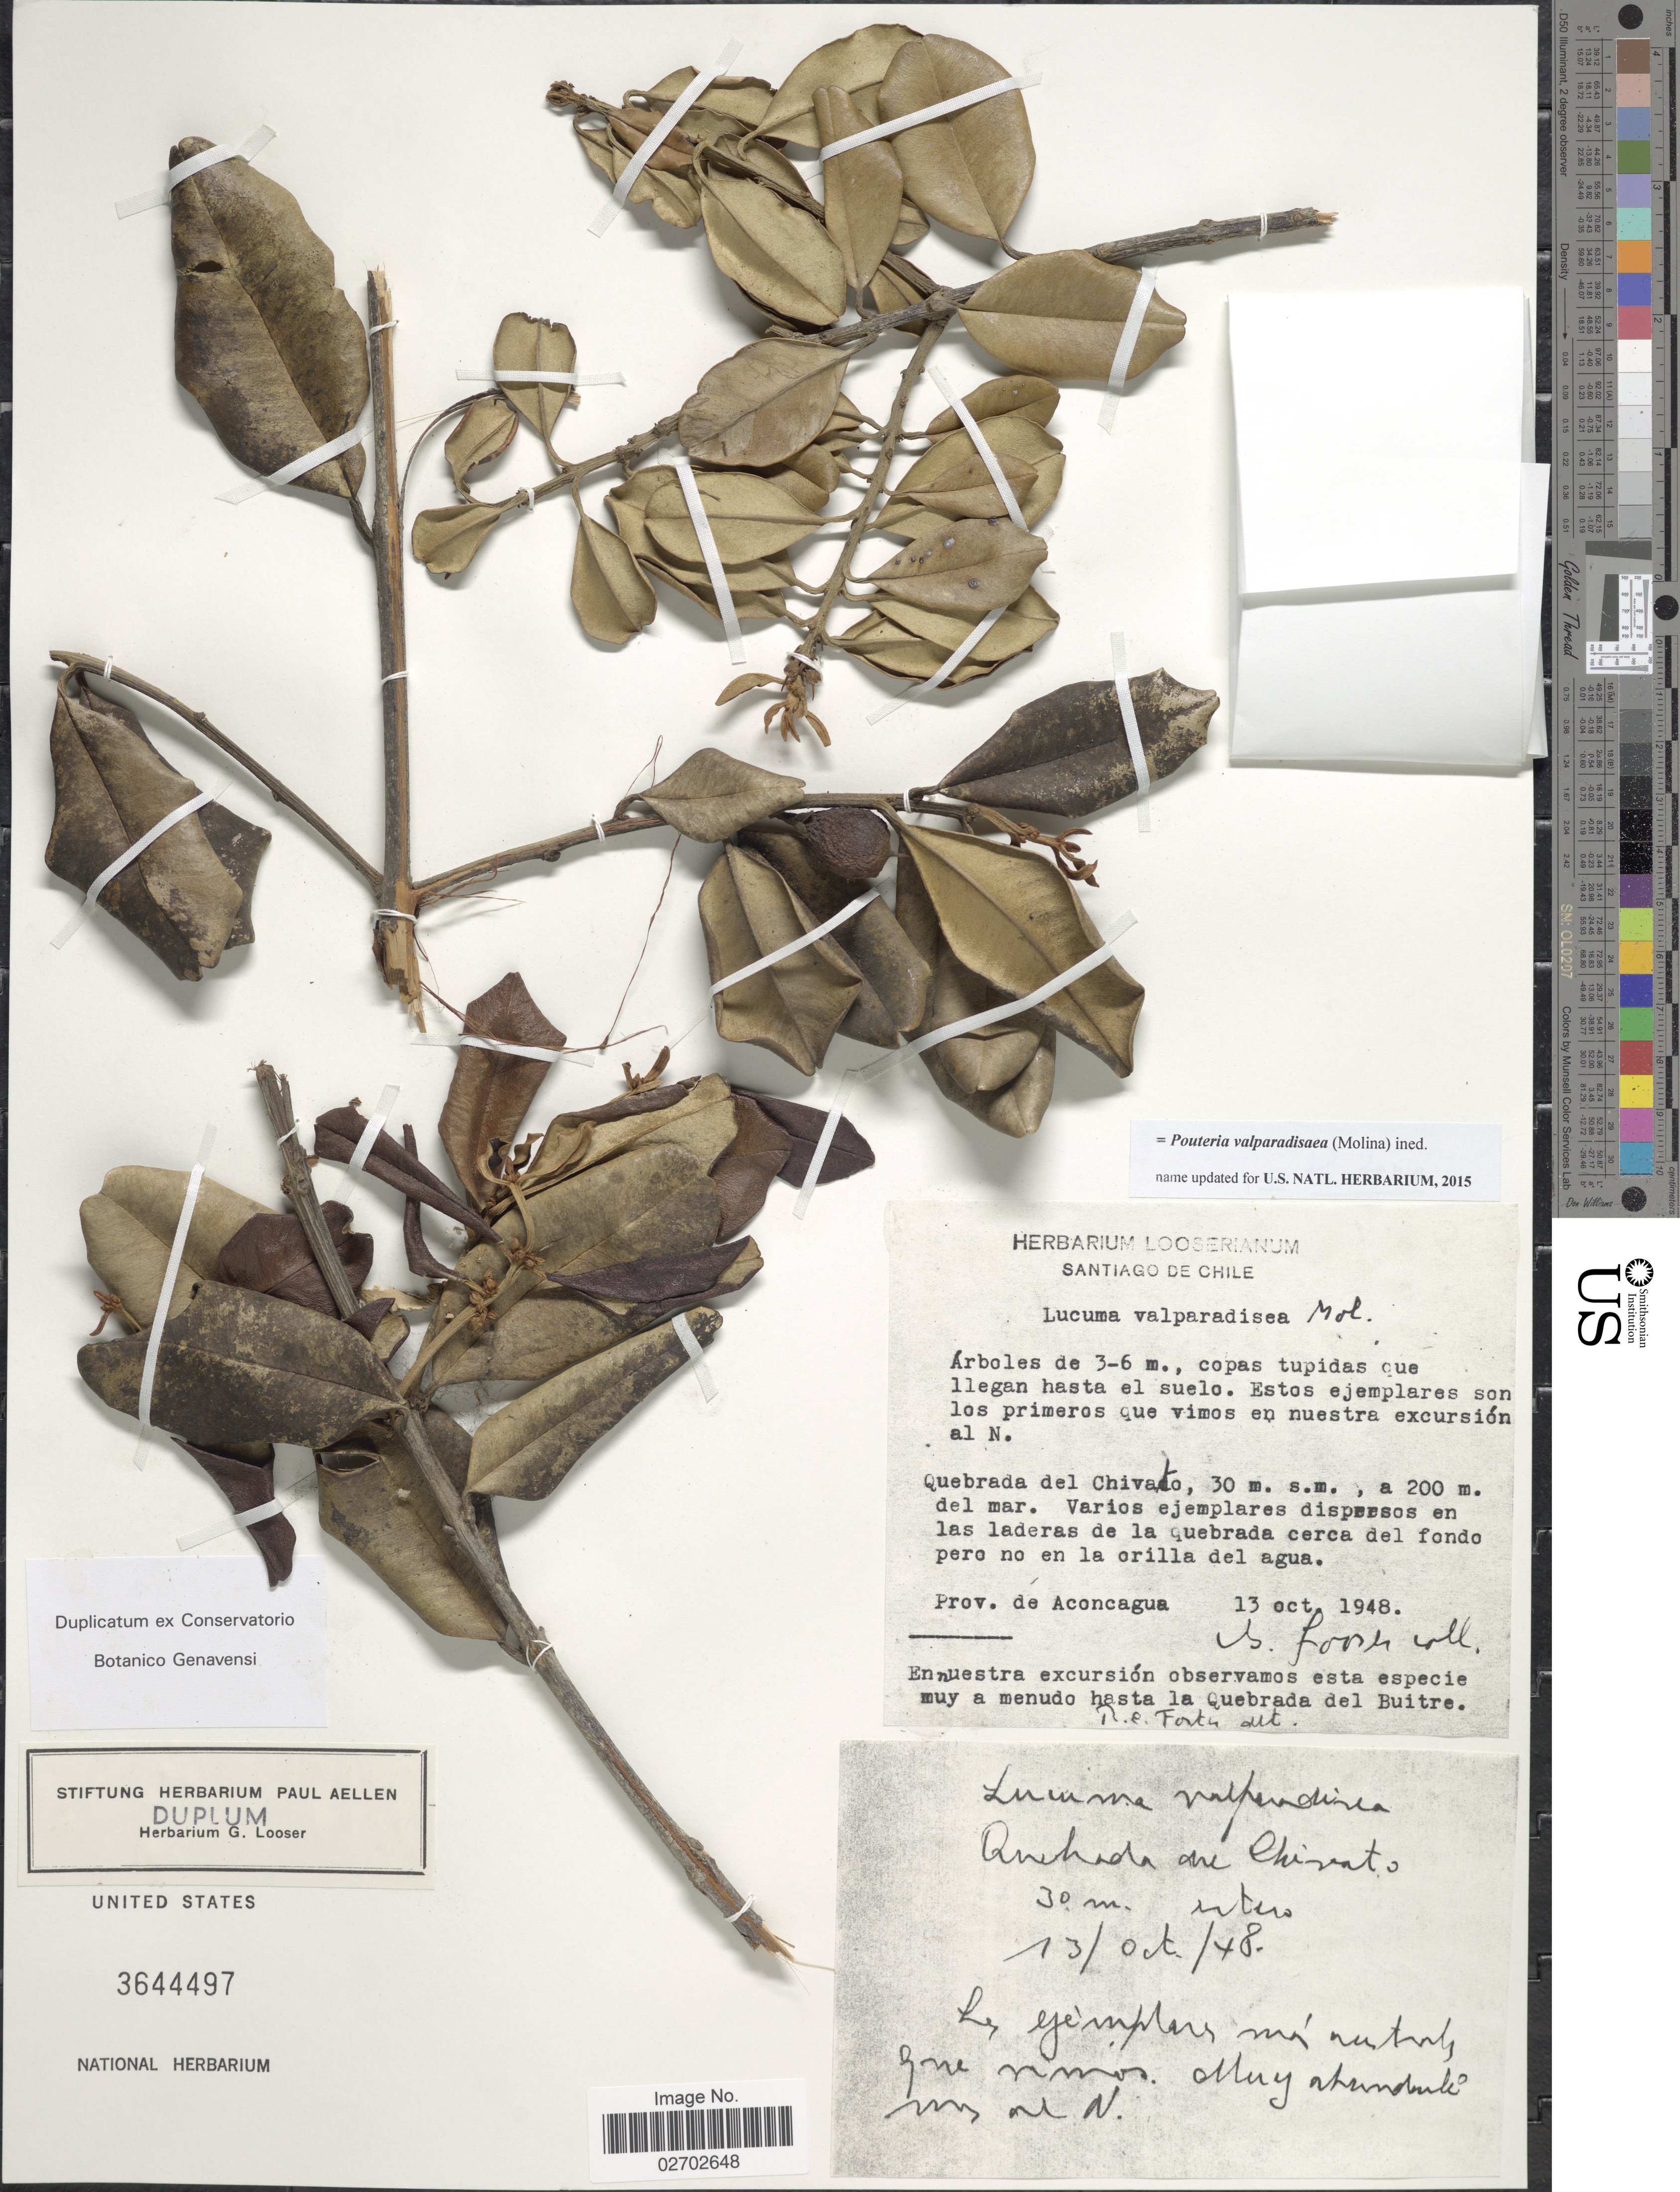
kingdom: Plantae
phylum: Tracheophyta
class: Magnoliopsida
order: Ericales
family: Sapotaceae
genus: Pouteria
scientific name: Pouteria valparadisaea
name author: (Molina) ined.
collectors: G. Looser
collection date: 1948-10-13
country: Chile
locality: Quebrada del Chivato, a 200 m. del mar. Prov. de Aconcagua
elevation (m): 30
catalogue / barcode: US 3644497